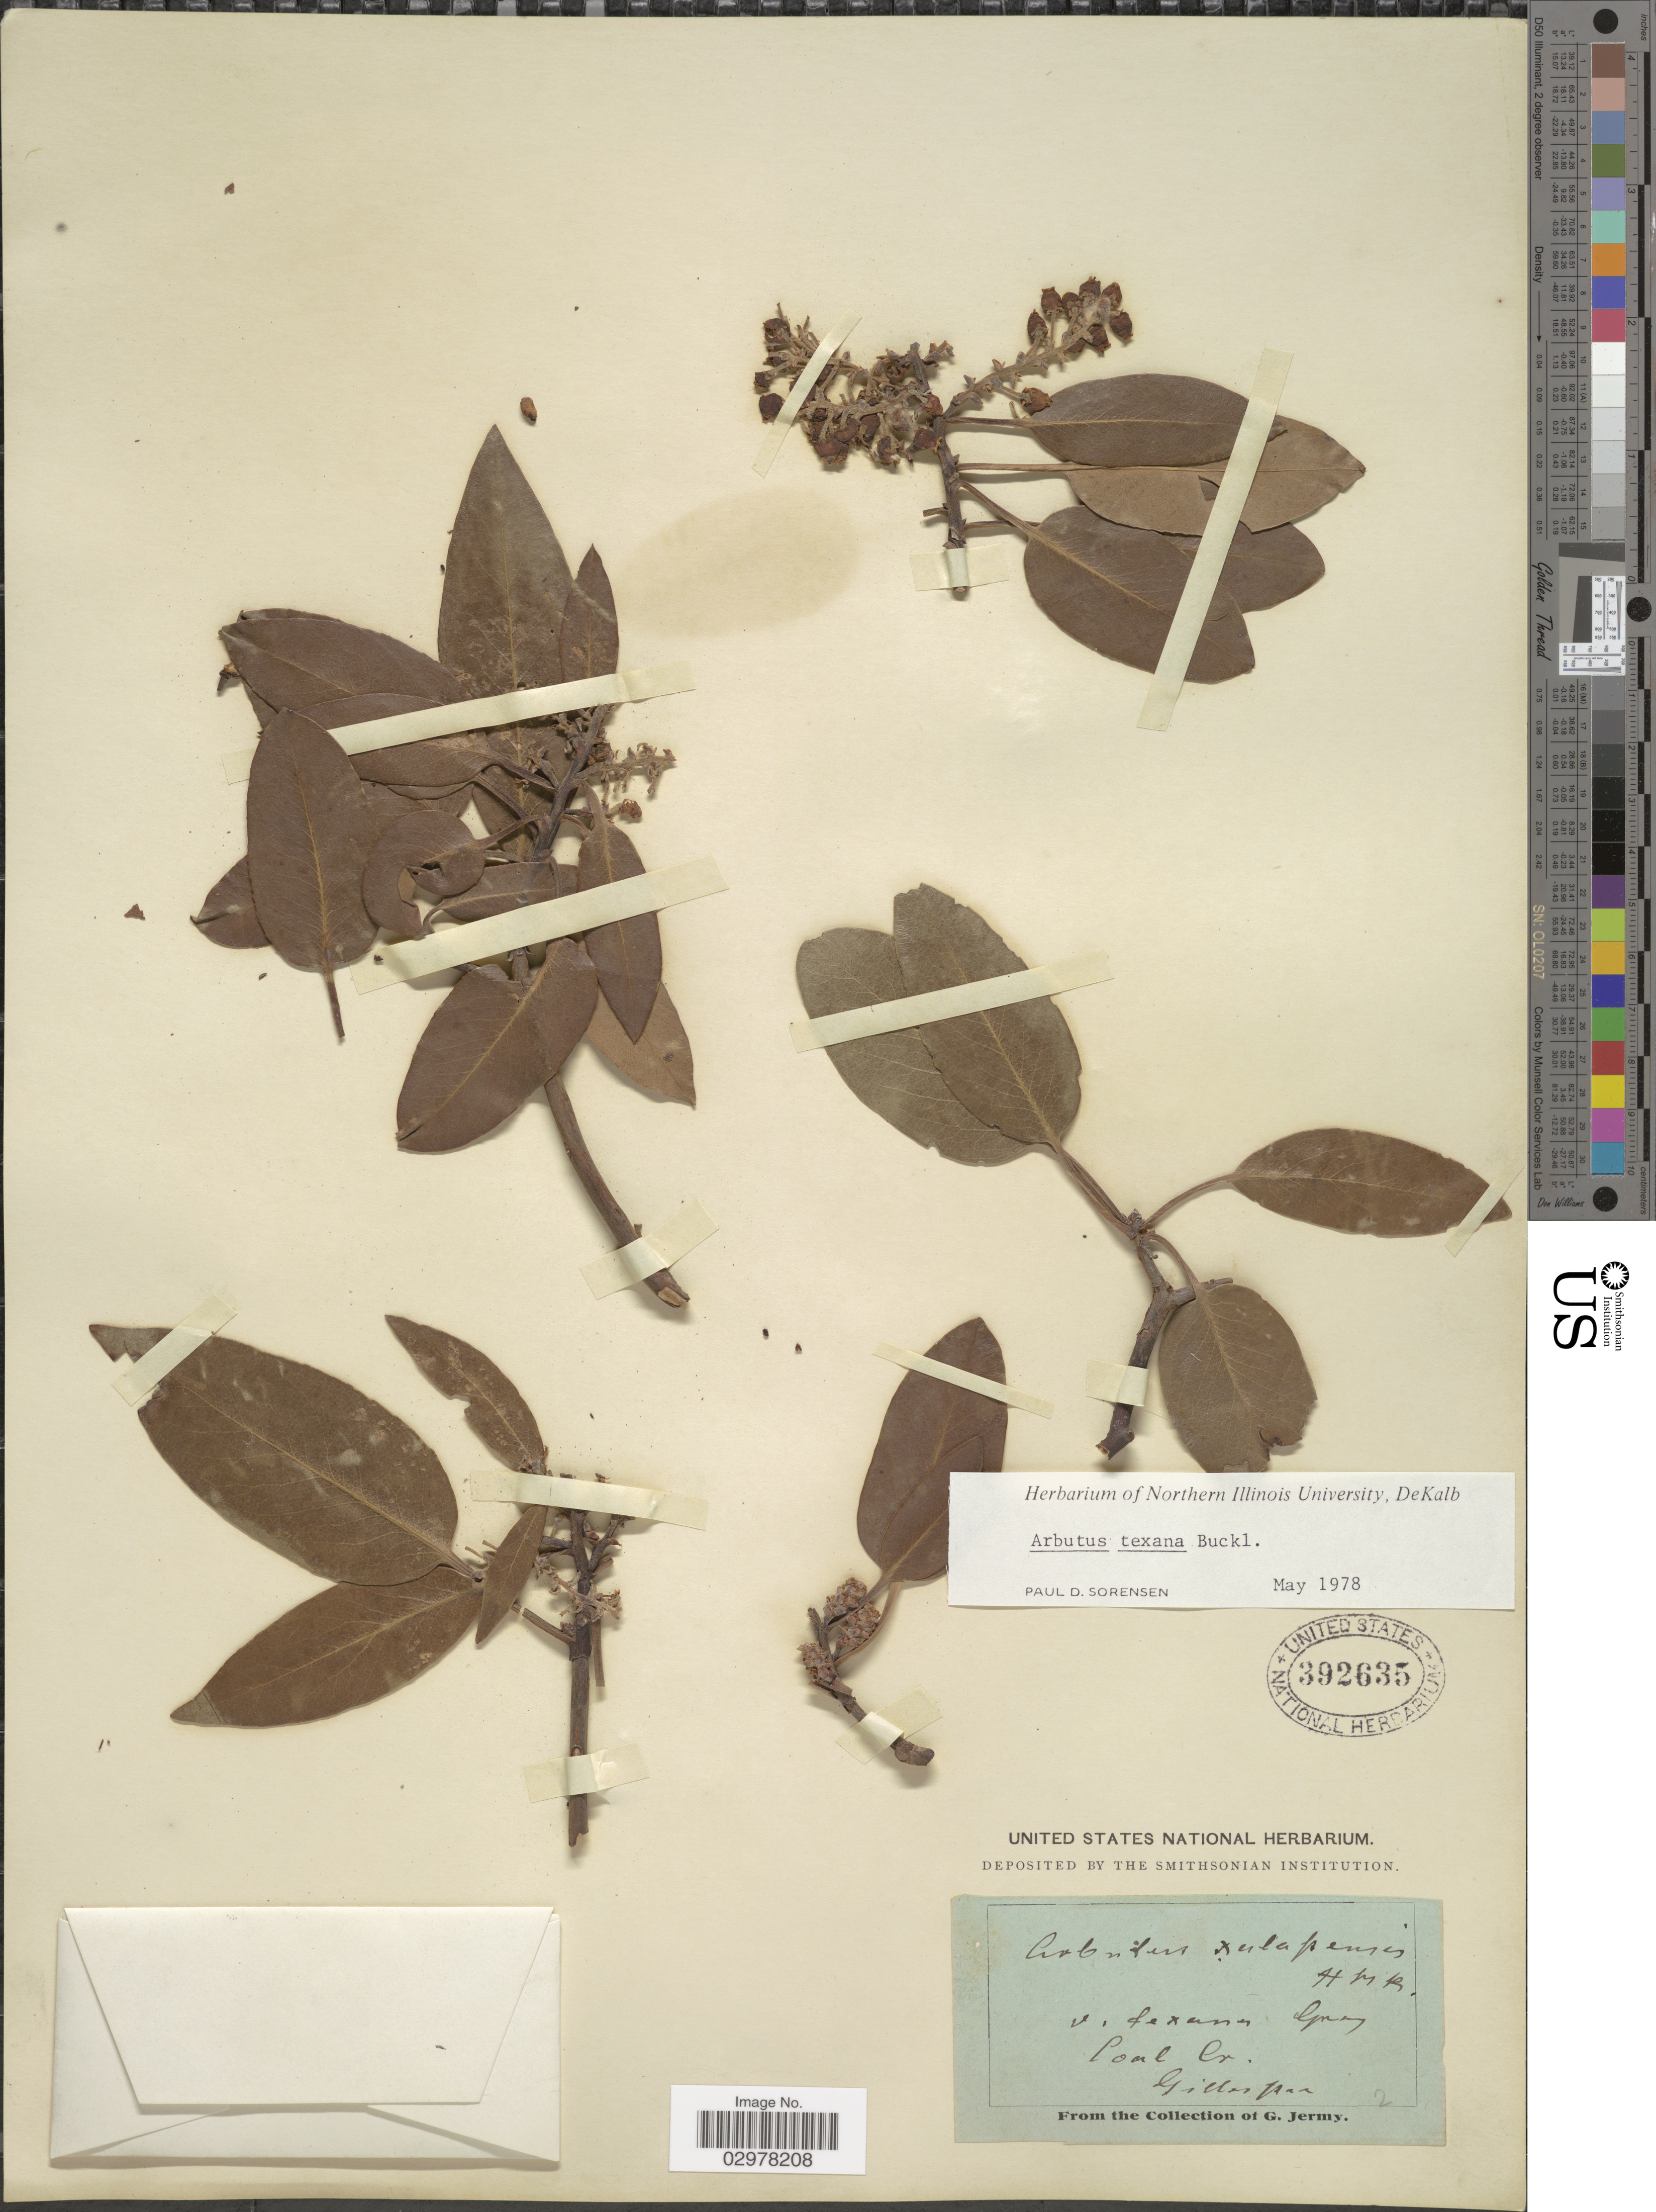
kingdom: Plantae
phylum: Tracheophyta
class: Magnoliopsida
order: Ericales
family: Ericaceae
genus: Arbutus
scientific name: Arbutus texana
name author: Buckley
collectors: G. Jermy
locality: Coal [interpreted] Cr., Gillespie. [interpreted]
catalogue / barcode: US 392635